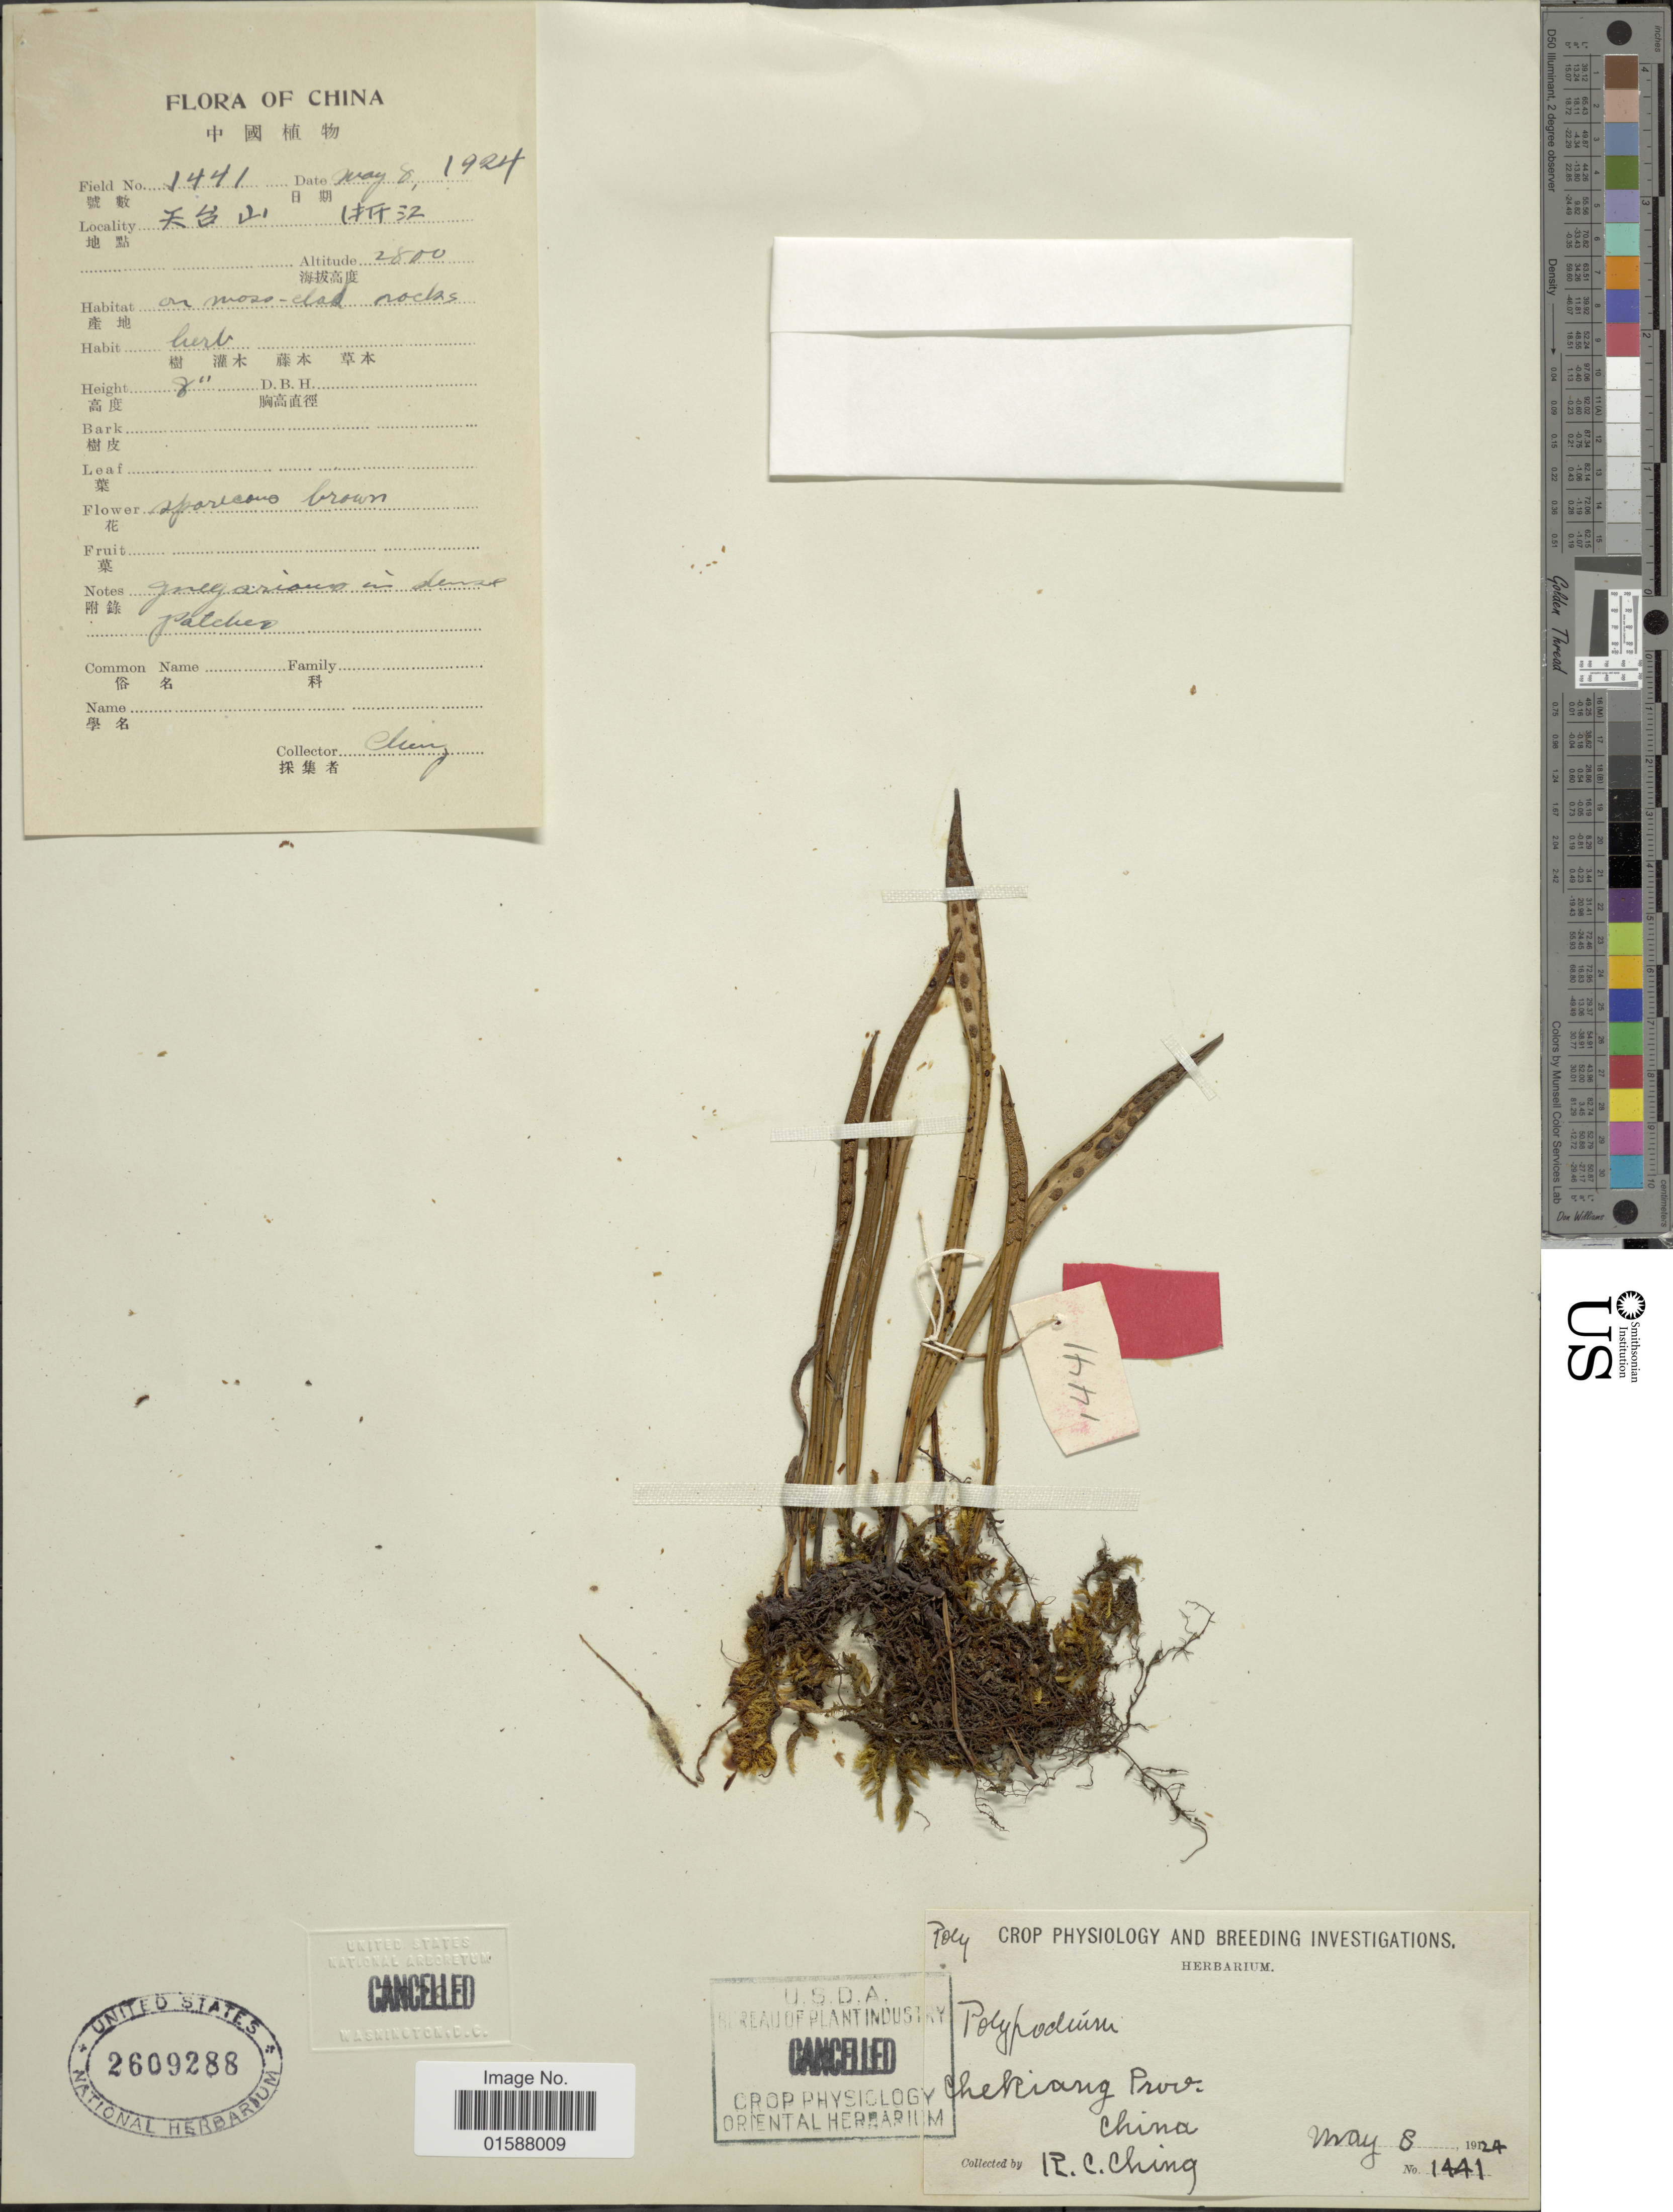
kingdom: Plantae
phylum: Tracheophyta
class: Polypodiopsida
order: Polypodiales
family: Polypodiaceae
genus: Lepisorus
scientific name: Lepisorus thunbergianus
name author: (Kaulf.) Ching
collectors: R. C. Ching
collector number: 1441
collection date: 1924-05-08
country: China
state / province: Zhejiang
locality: Cheikang Prov.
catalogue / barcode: US 2609288